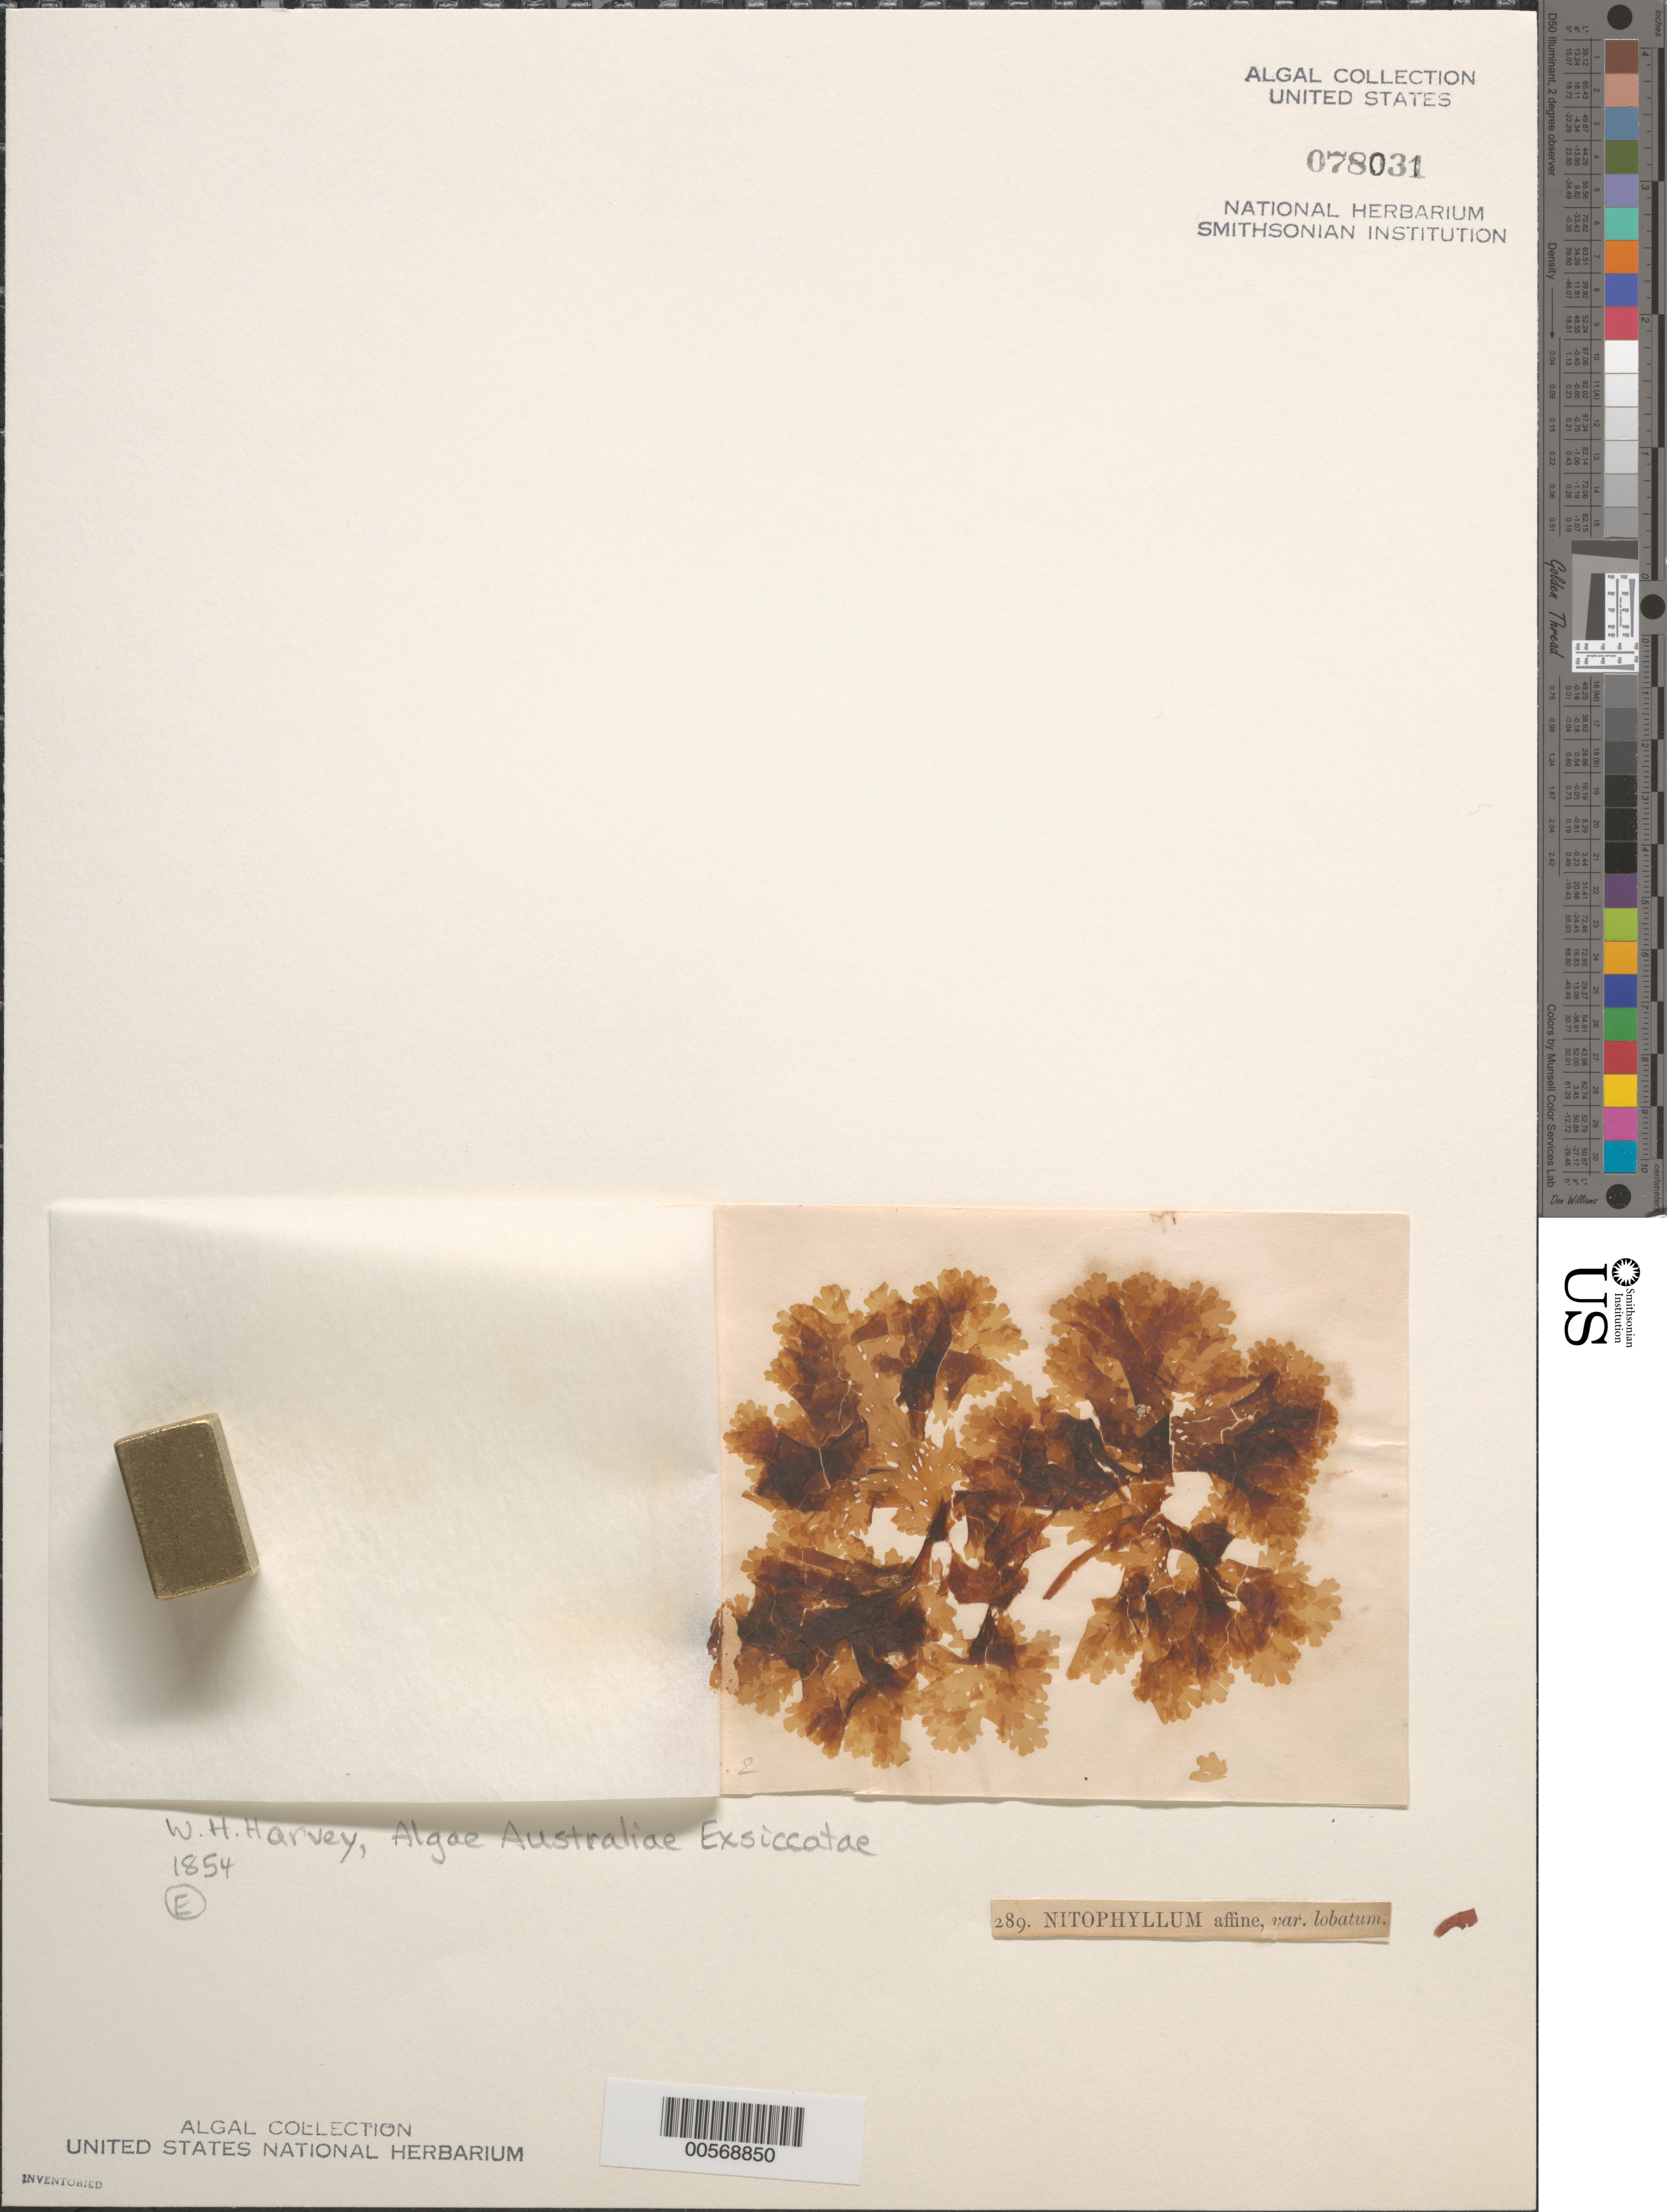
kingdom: Plantae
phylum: Rhodophyta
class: Florideophyceae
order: Ceramiales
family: Delesseriaceae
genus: Hymenena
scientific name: Hymenena affinis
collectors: W. Harvey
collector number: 289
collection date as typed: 1854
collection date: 1854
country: Australia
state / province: Western Australia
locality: Princess Royal Harbor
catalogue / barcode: US 78031